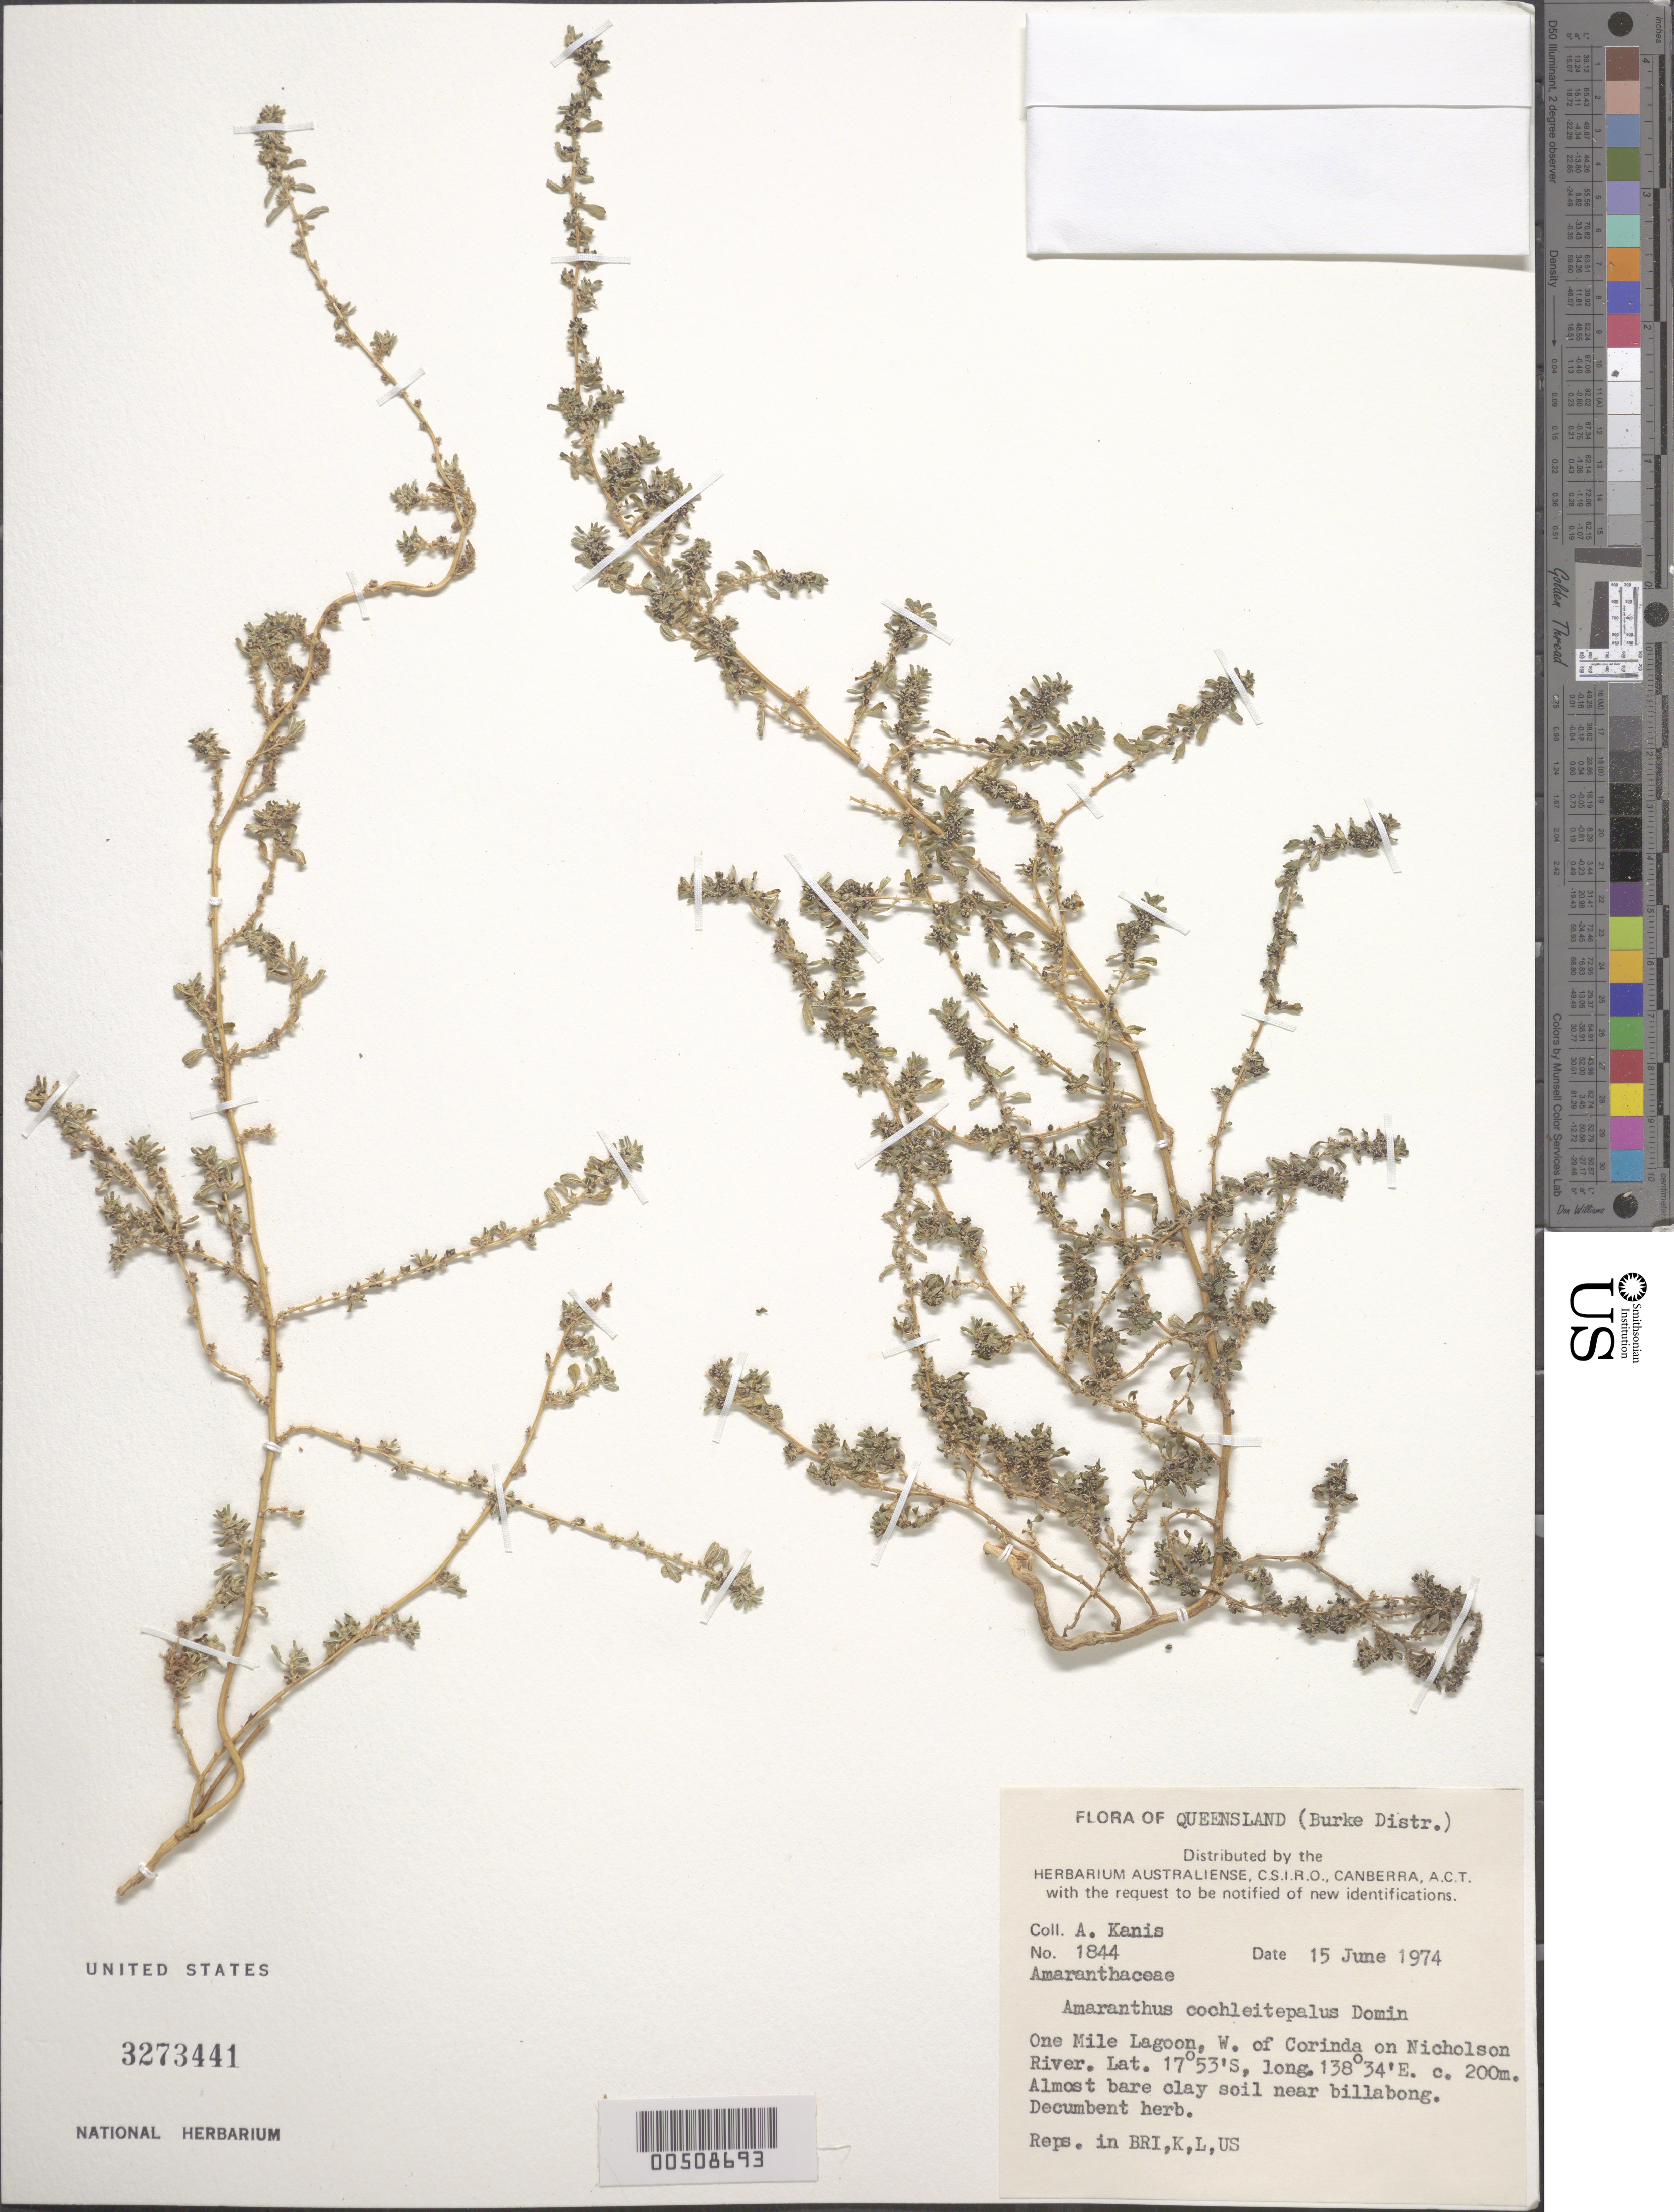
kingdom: Plantae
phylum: Tracheophyta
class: Magnoliopsida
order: Caryophyllales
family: Amaranthaceae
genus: Amaranthus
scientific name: Amaranthus cochleitepalus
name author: Domin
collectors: A. Kanis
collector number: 1844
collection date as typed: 15 Jun 1974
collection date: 1974-06-15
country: Australia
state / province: Queensland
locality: One mile lagoon, w of corida on nicholson river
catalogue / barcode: US 3273441